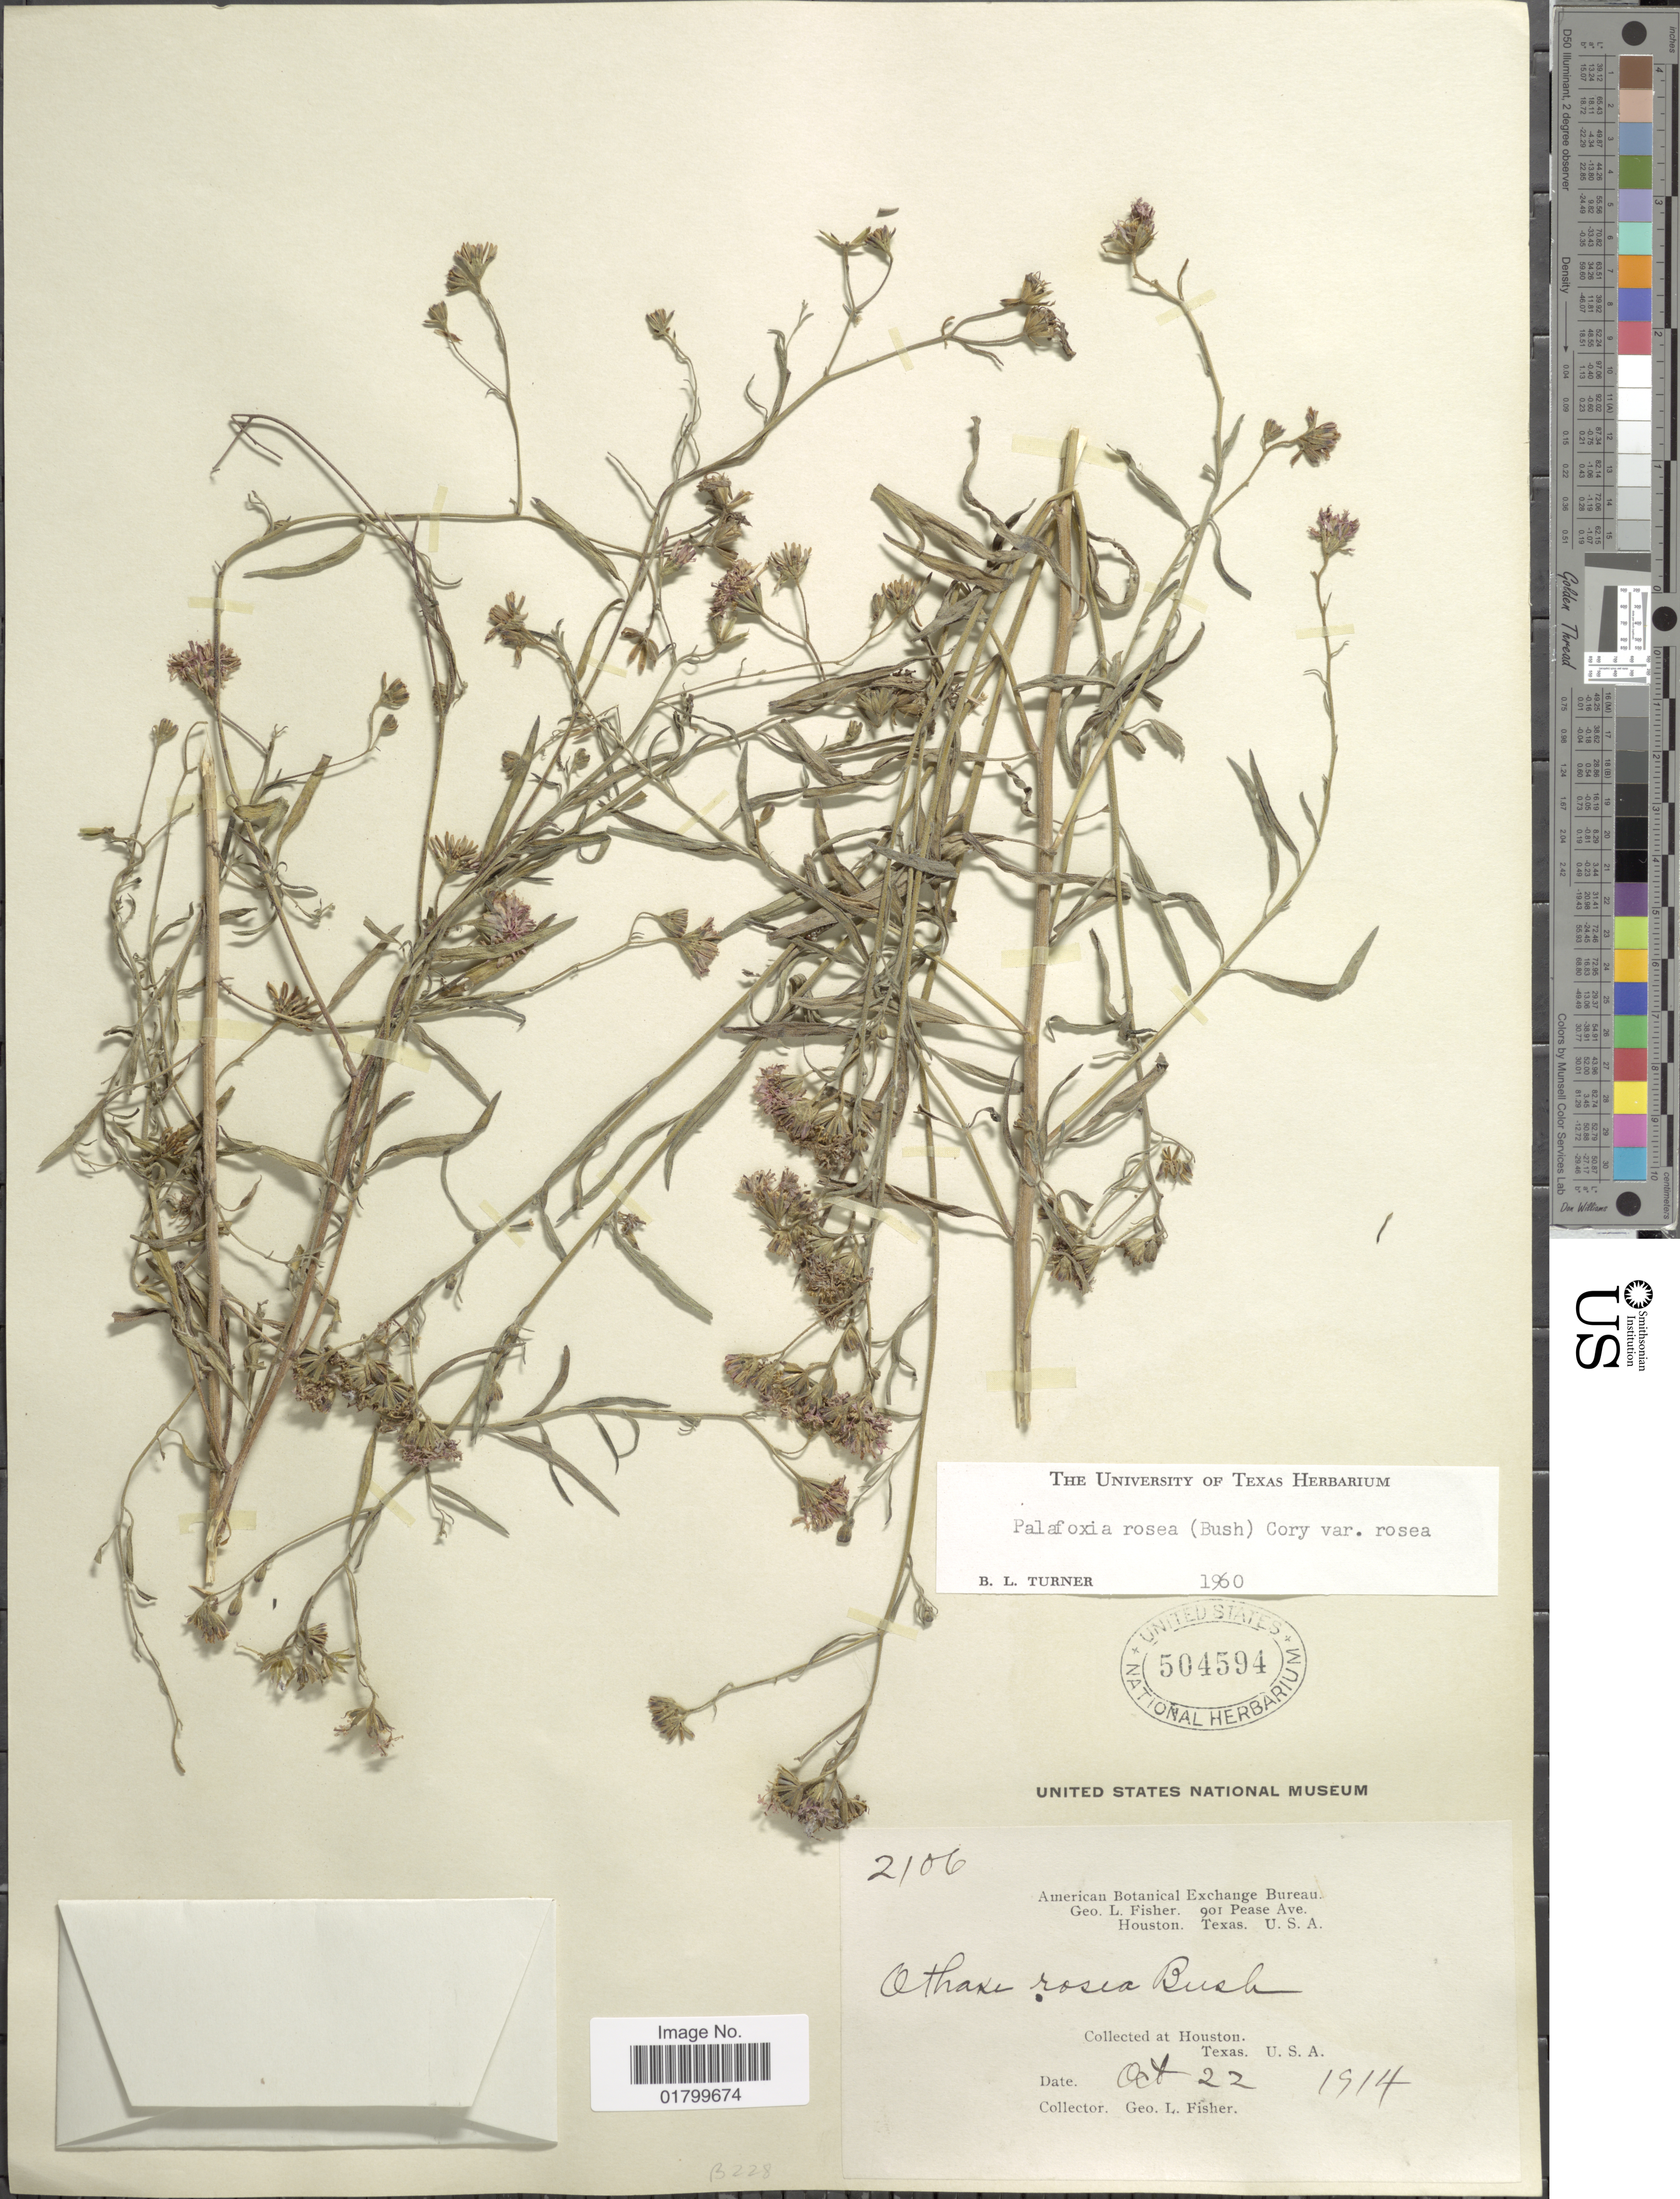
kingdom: Plantae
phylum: Tracheophyta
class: Magnoliopsida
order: Asterales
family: Asteraceae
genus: Palafoxia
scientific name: Palafoxia rosea var. rosea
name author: (Bush) Cory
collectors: G. L. Fisher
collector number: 2106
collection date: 1914-10-22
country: United States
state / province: Texas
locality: Houston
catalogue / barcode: US 504594